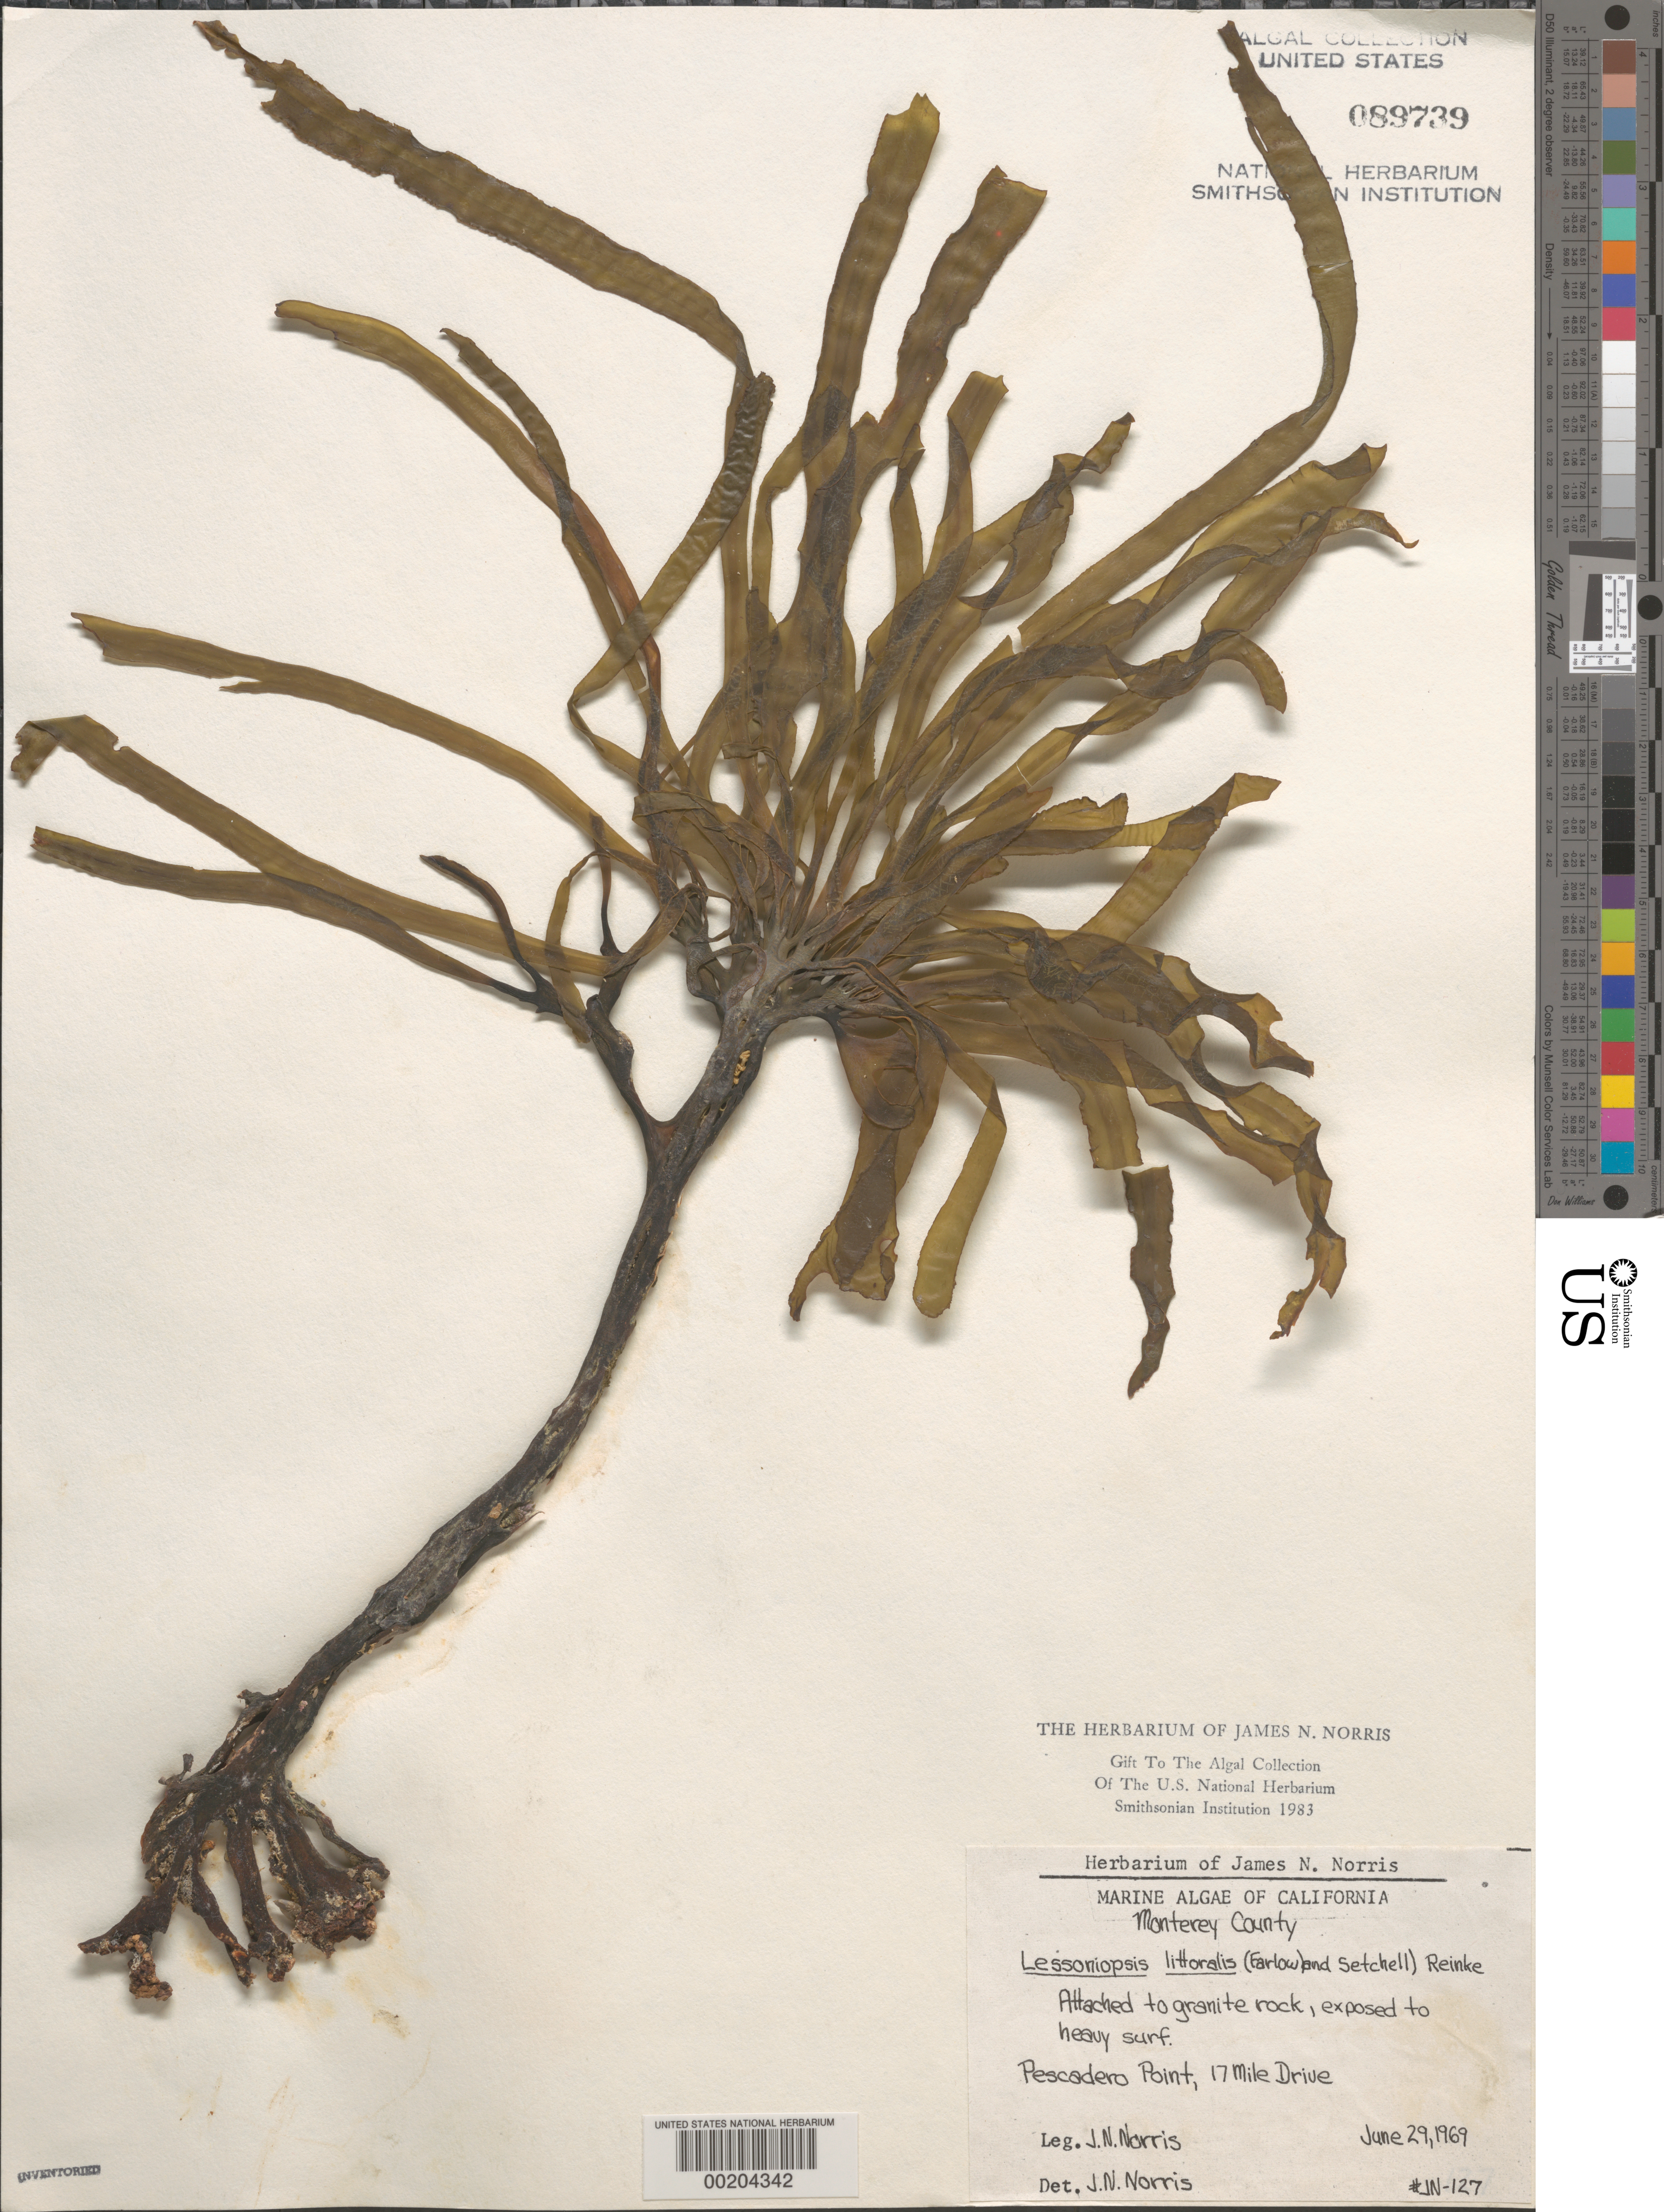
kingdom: Chromista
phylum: Ochrophyta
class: Phaeophyceae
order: Laminariales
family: Alariaceae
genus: Lessoniopsis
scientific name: Lessoniopsis littoralis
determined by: Norris, James N.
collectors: J. N. Norris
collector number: JN-127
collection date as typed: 29 Jun 1969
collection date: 1969-06-29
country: United States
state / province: California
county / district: Monterey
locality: Pescadero Point, 17 Mile Drive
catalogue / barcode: US 89739